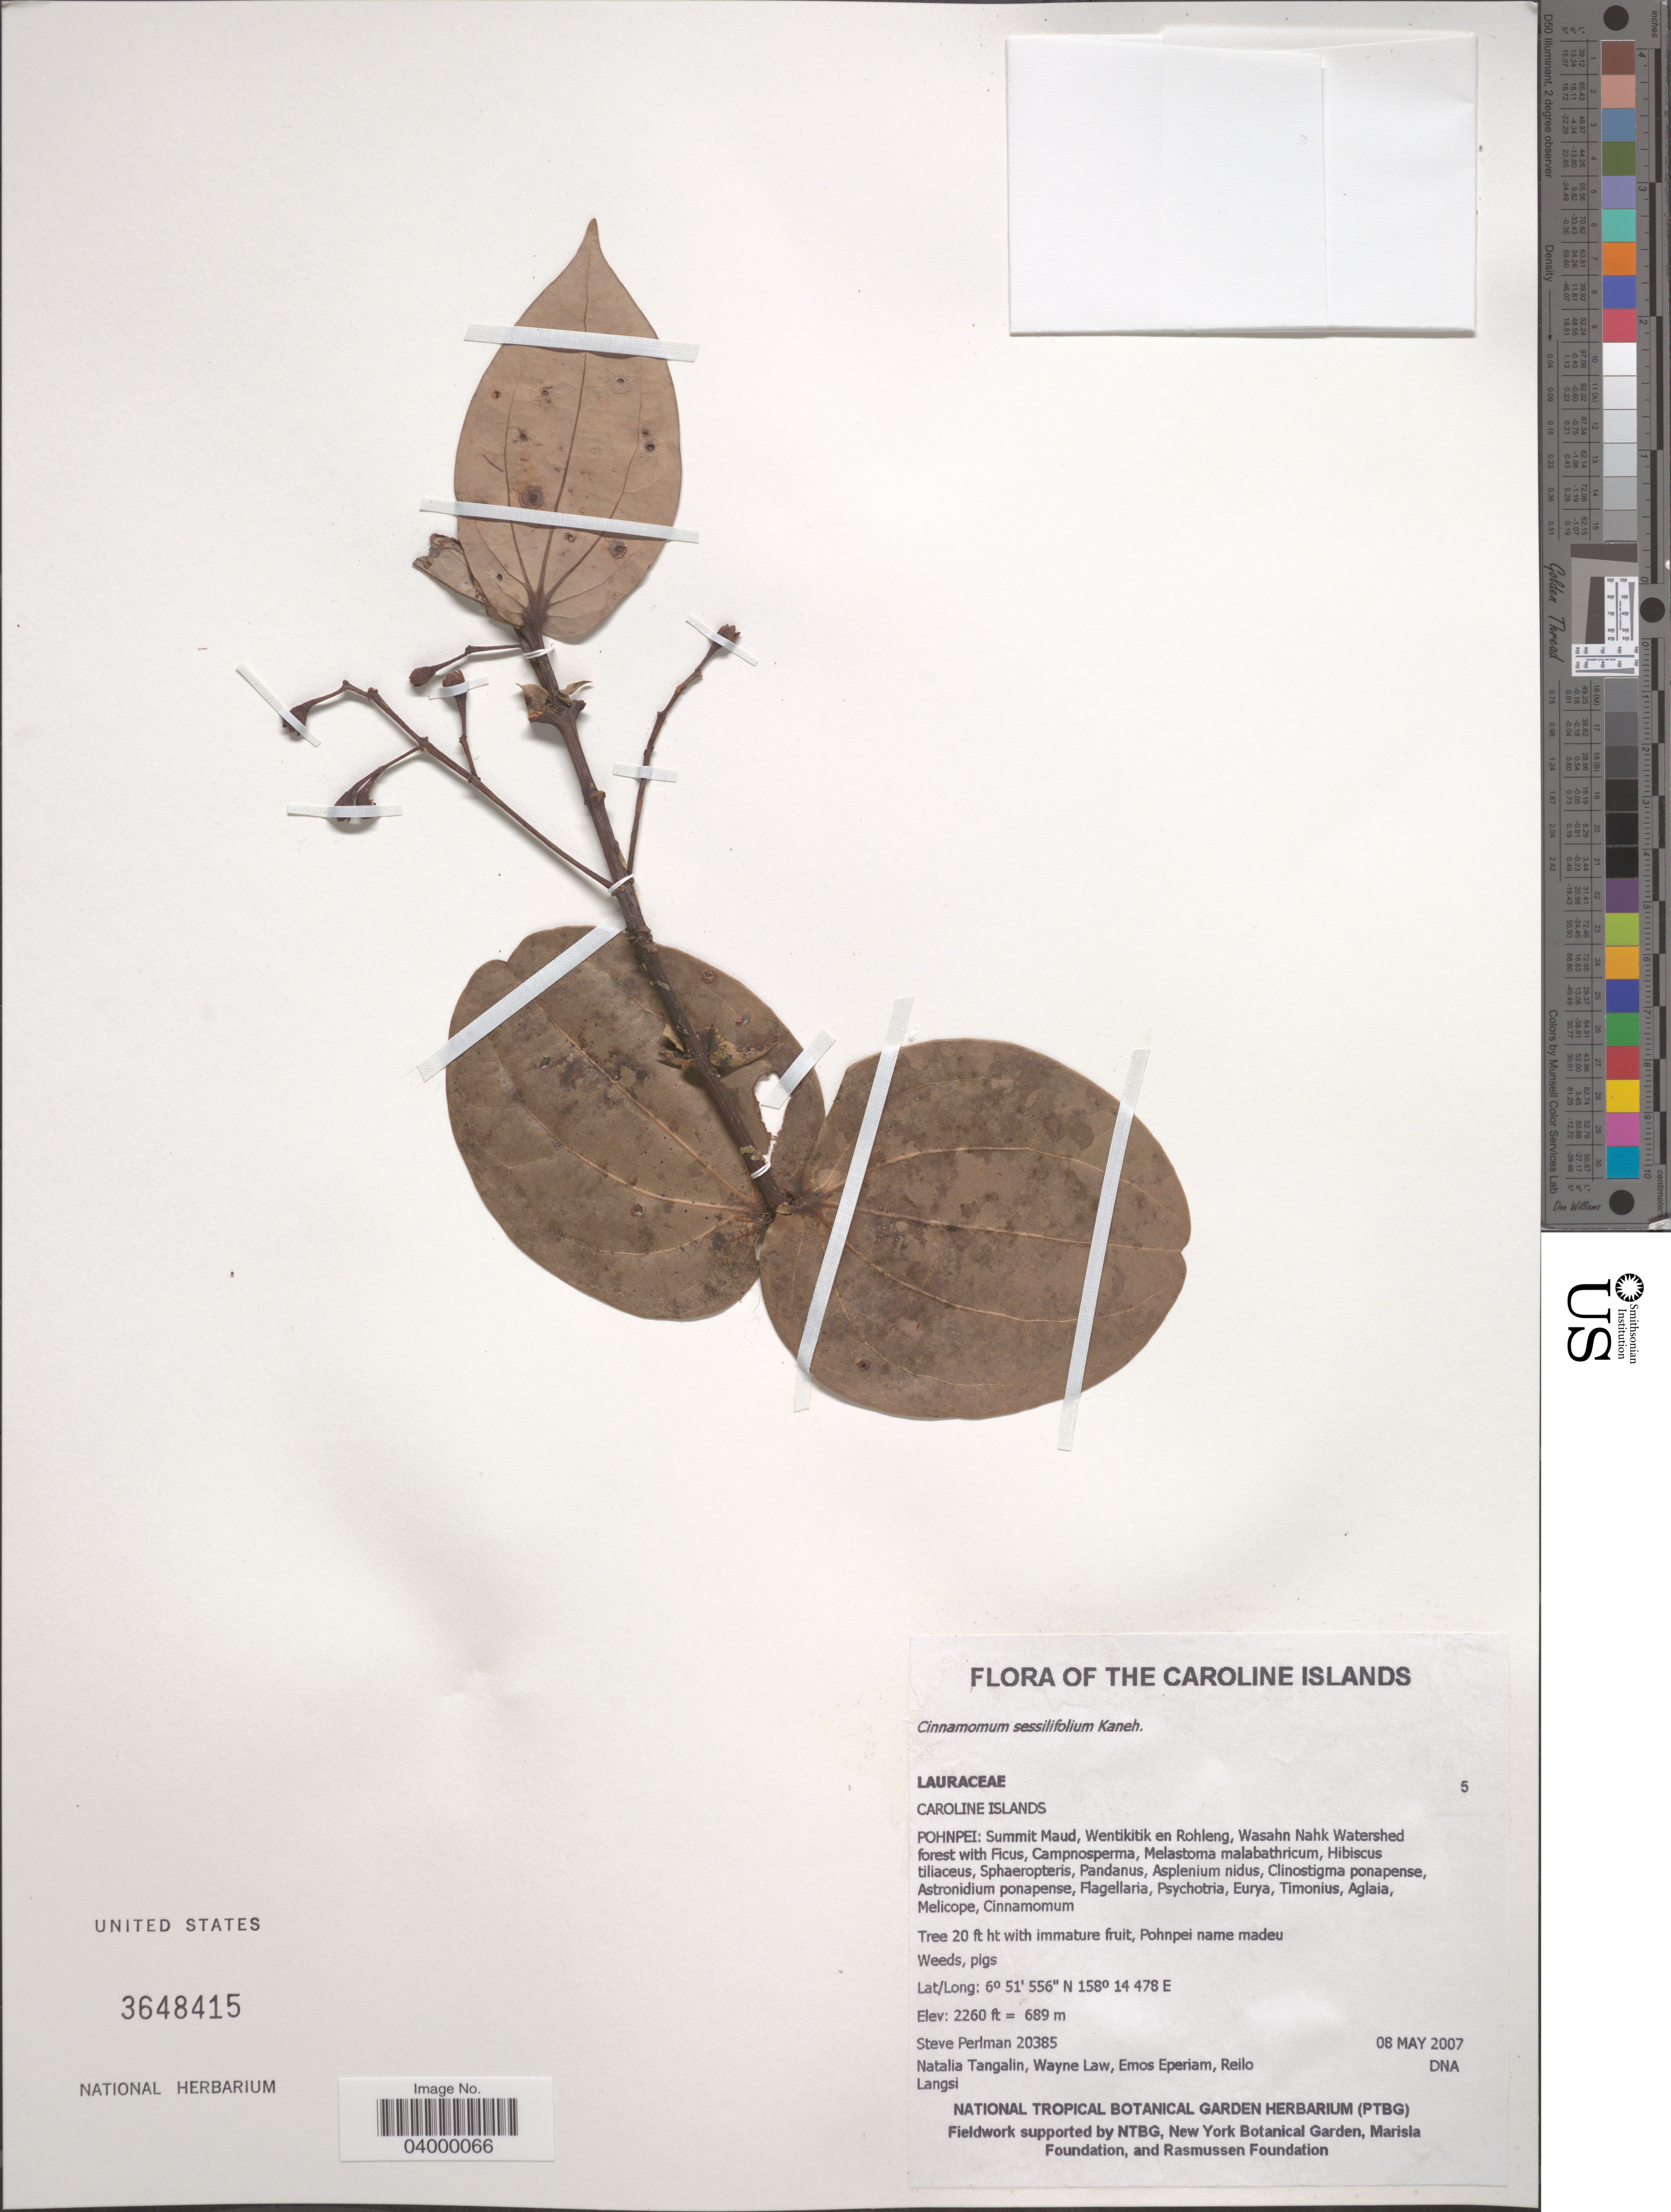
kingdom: Plantae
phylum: Tracheophyta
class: Magnoliopsida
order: Laurales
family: Lauraceae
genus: Cinnamomum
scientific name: Cinnamomum sessilifolium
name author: Kaneh.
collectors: S. Perlman, N. Tangalin, W. Law, E. Eperiam & R. Langsi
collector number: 20385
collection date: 2007-05-08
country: Micronesia, Federated States of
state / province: Pohnpei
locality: The Caroline Islands. Pohnpei: Summit Maud, Wentikitik en Rohleng, Wasahn Nahk Watershed forest.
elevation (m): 689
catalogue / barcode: US 3648415